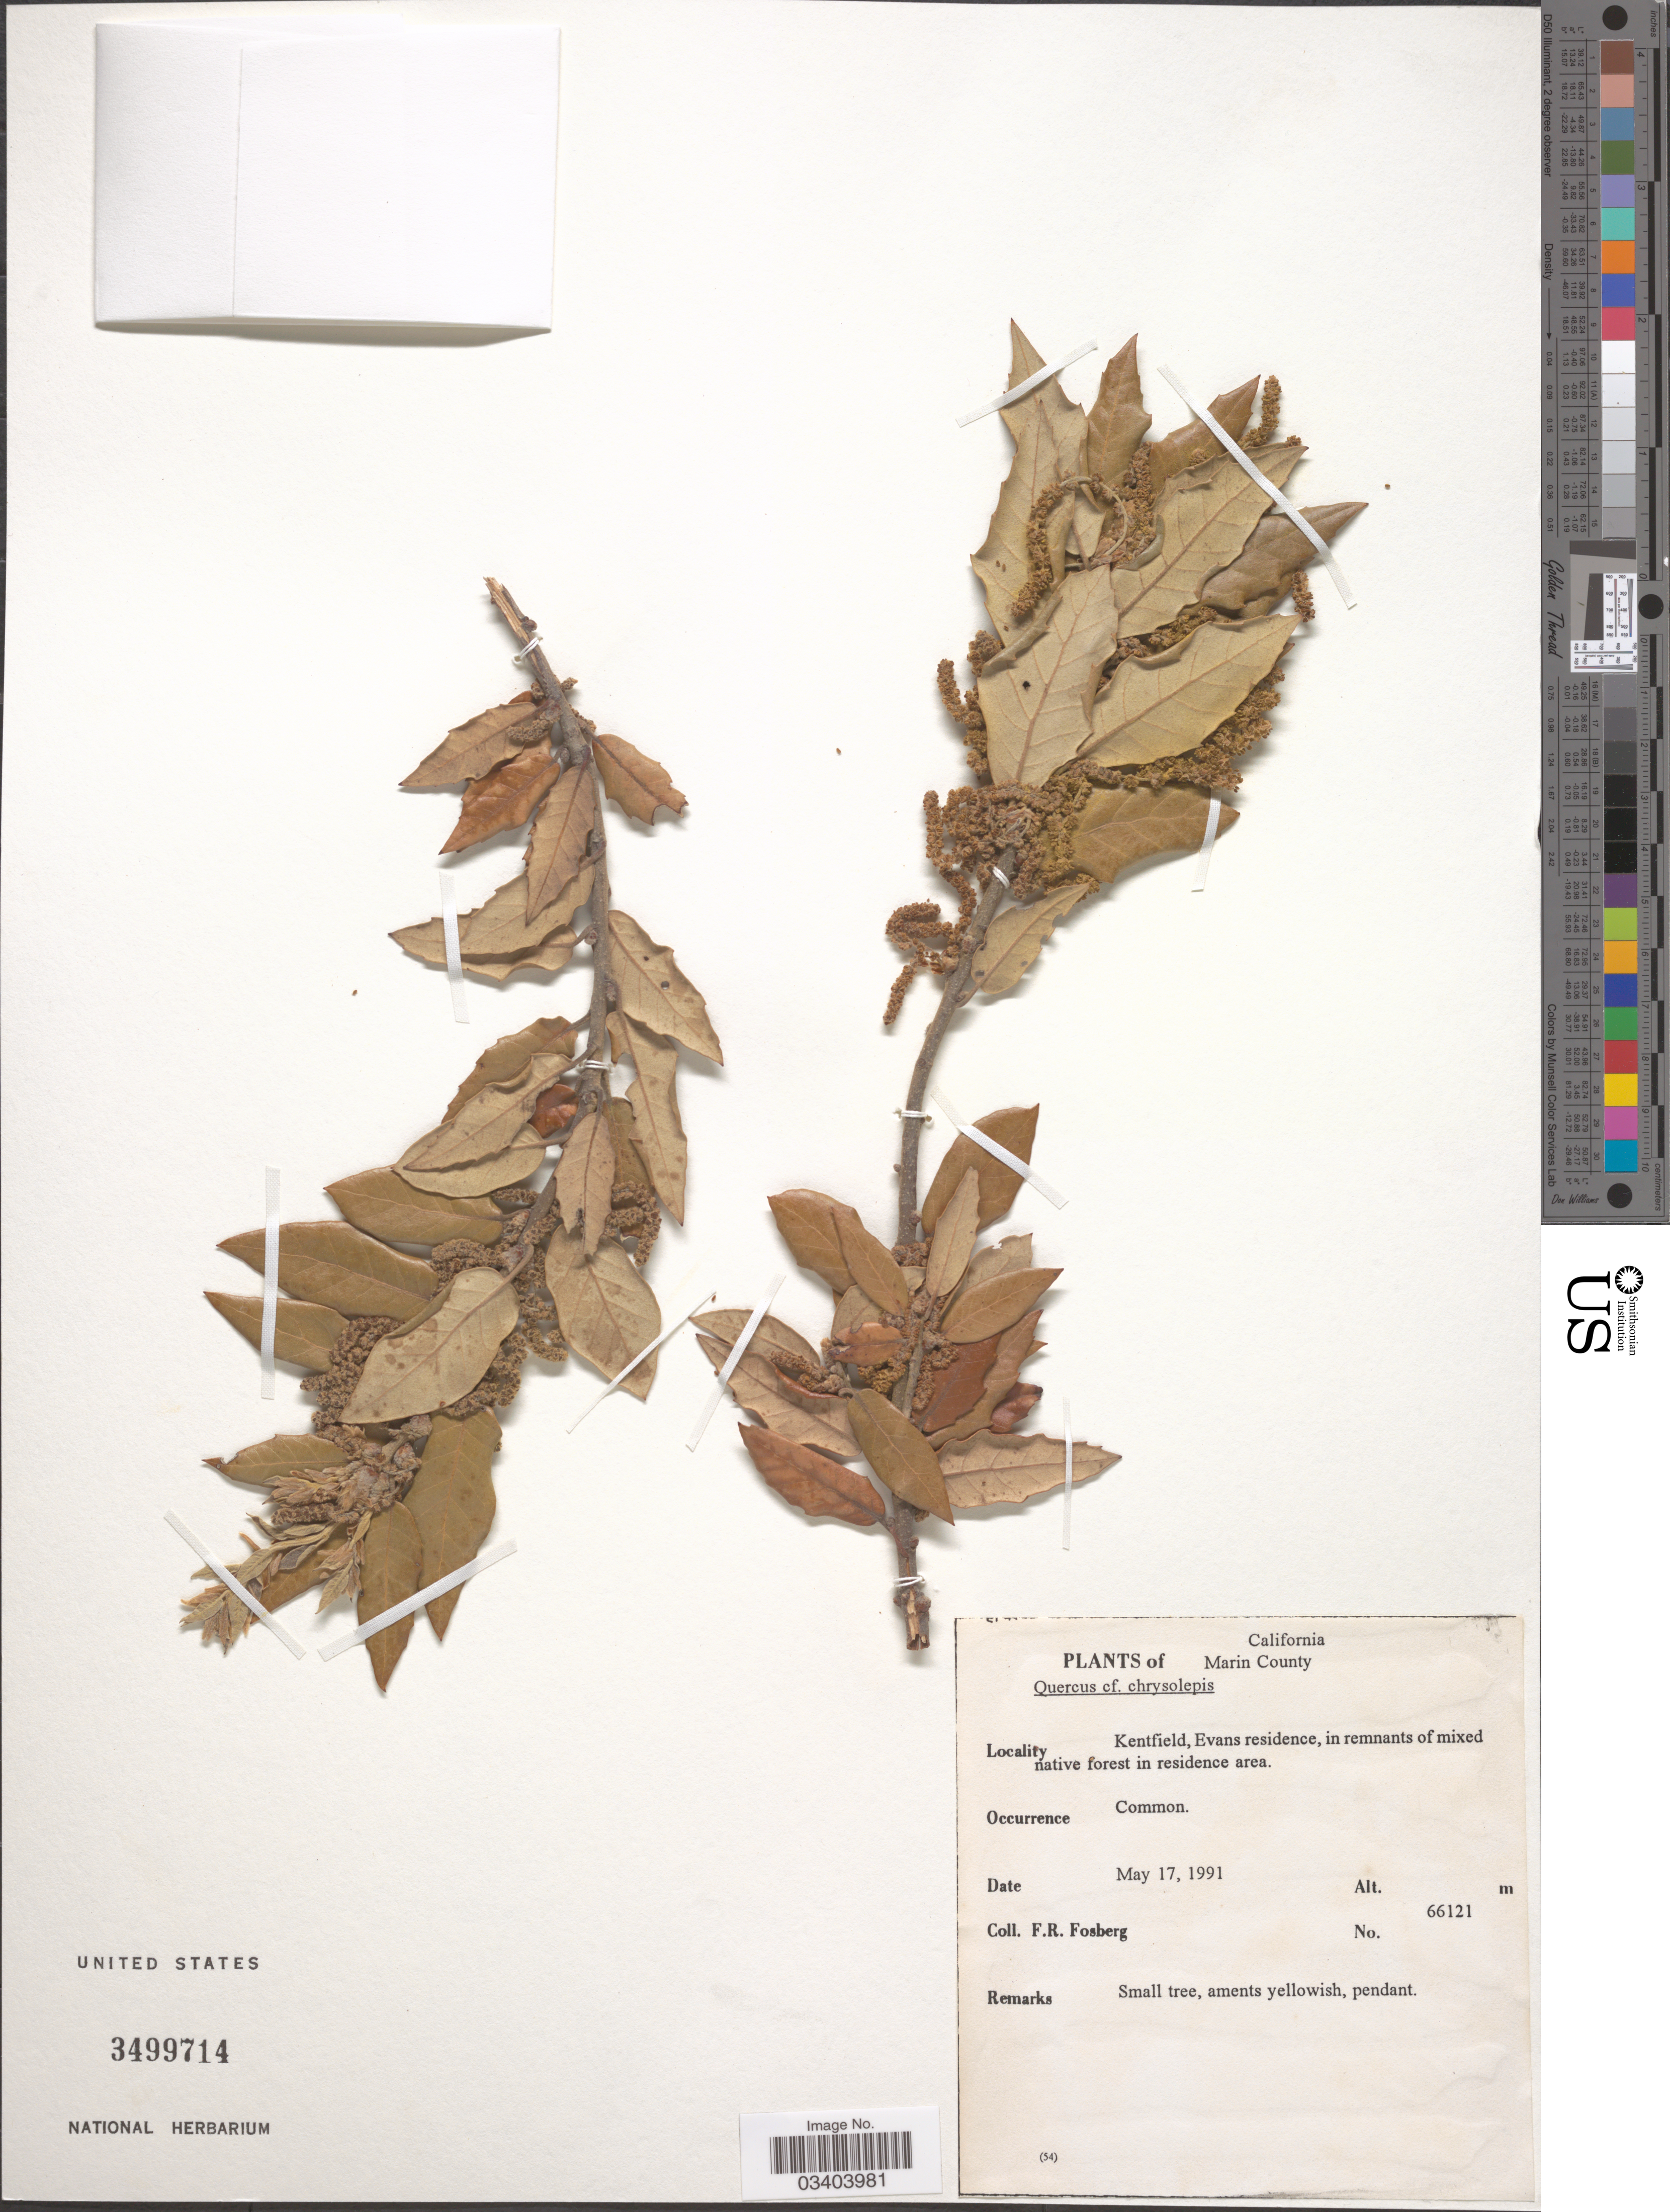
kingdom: Plantae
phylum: Tracheophyta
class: Magnoliopsida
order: Fagales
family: Fagaceae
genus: Quercus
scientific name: Quercus chrysolepis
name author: Liebm.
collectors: F. R. Fosberg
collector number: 66121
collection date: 1991-05-17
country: United States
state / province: California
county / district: Marin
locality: Marin County. Kentfield, Evans residence.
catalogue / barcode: US 3499714